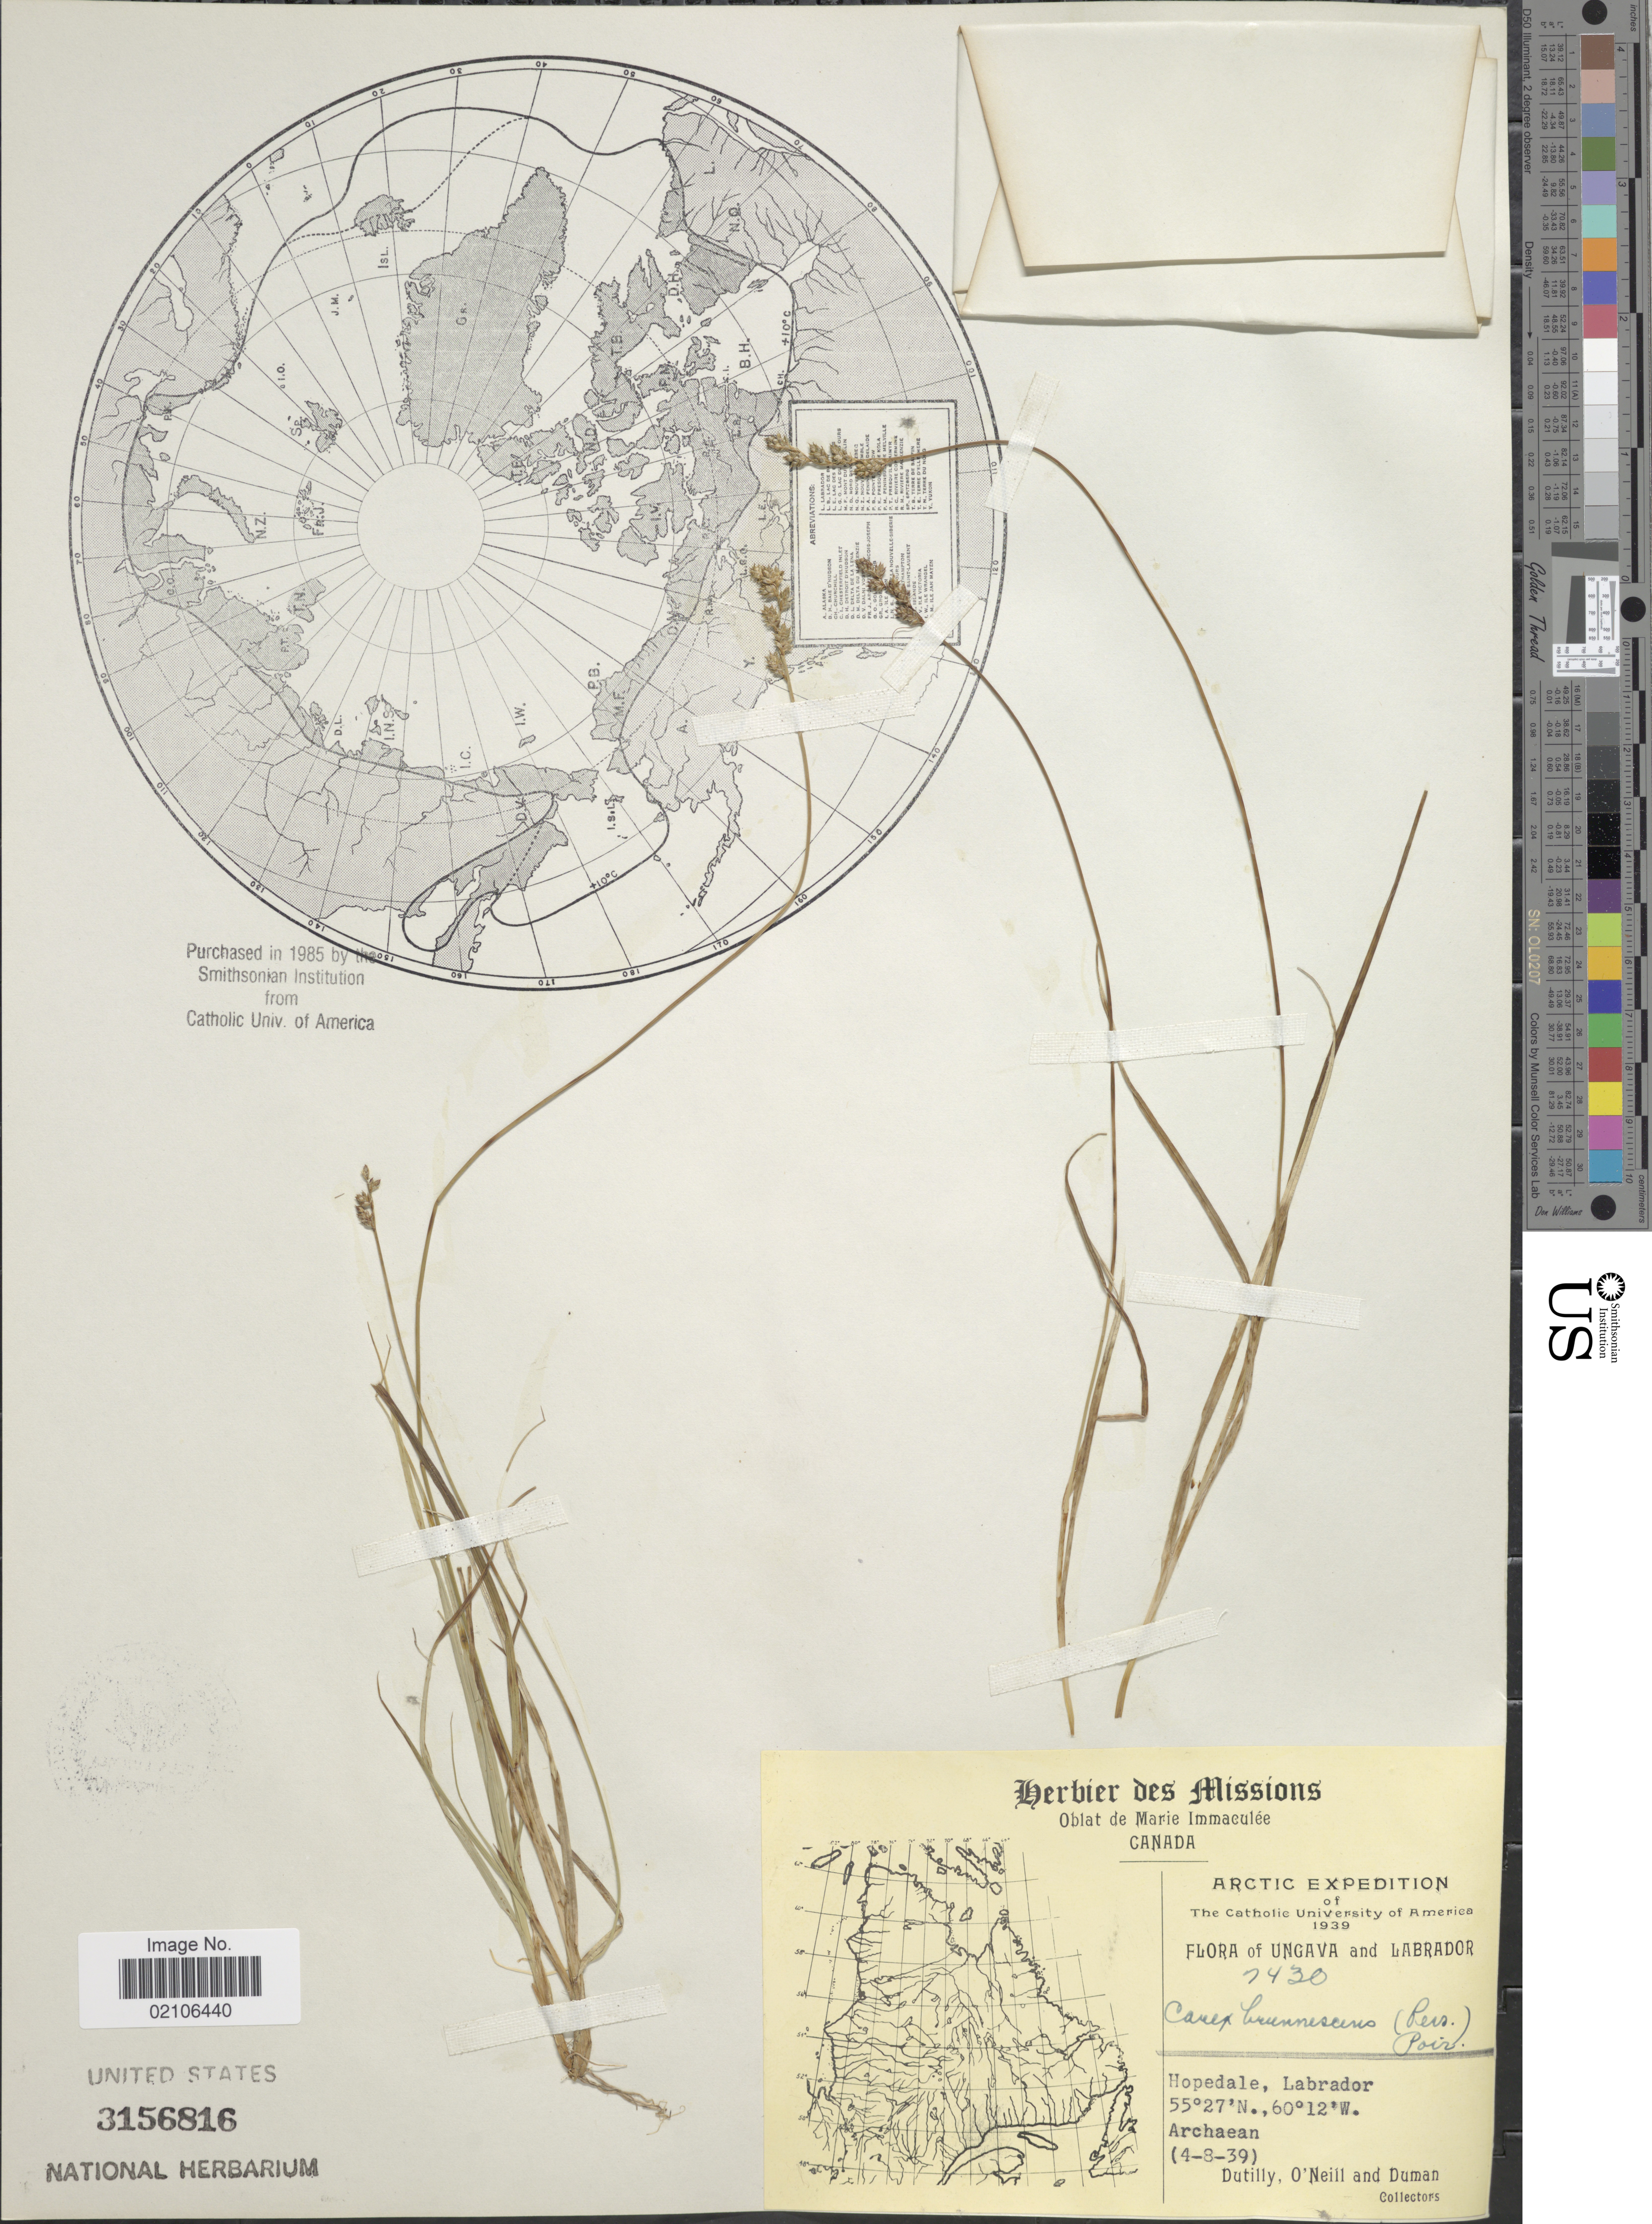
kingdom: Plantae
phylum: Tracheophyta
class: Liliopsida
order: Poales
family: Cyperaceae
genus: Carex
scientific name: Carex brunnescens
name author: (Pers.) Poir.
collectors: -. Dutilly, O'Neil & -. Duman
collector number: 7430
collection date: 1939-08-04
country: Canada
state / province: Newfoundland and Labrador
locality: Arctic, Ungava and Labrador, Hopedale, Labrador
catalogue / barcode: US 3156816